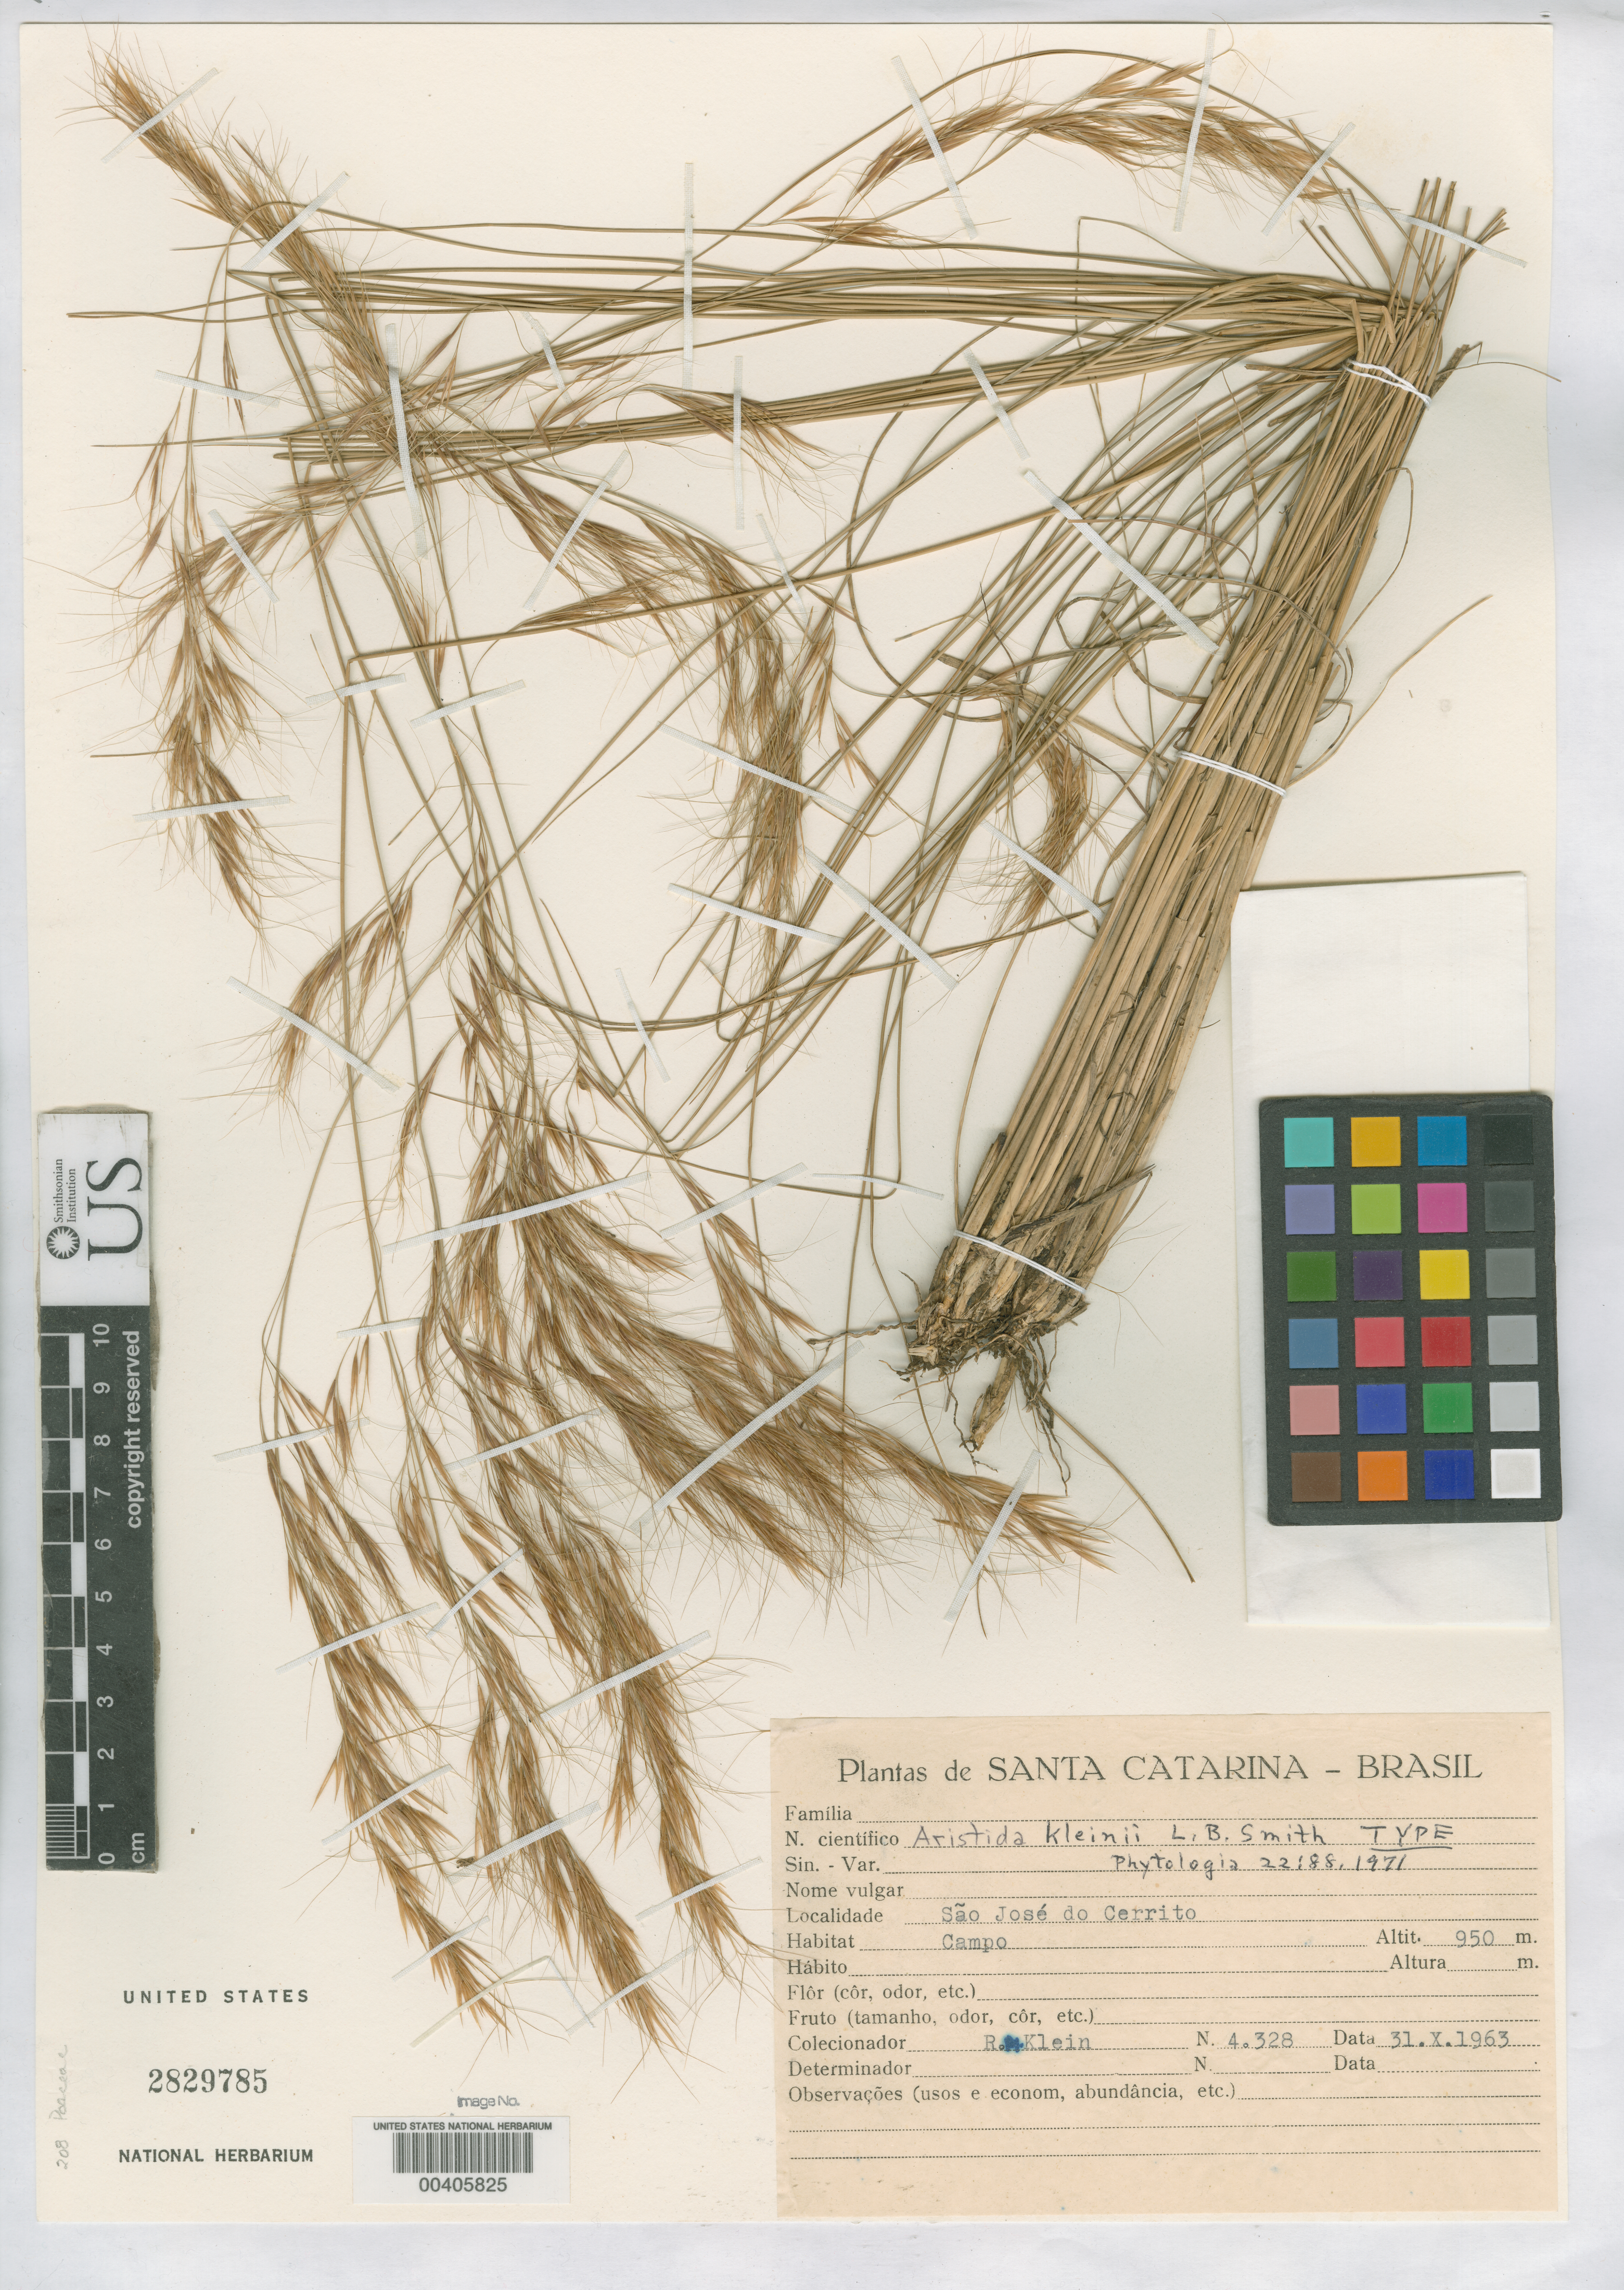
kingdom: Plantae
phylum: Tracheophyta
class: Liliopsida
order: Poales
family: Poaceae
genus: Aristida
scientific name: Aristida kleinii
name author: L.B. Sm.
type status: Holotype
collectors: R. M. Klein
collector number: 4328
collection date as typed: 31 Oct 1963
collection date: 1963-10-31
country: Brazil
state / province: Santa Catarina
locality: San Jose do Cerrito.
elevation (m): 950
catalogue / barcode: US 2829785